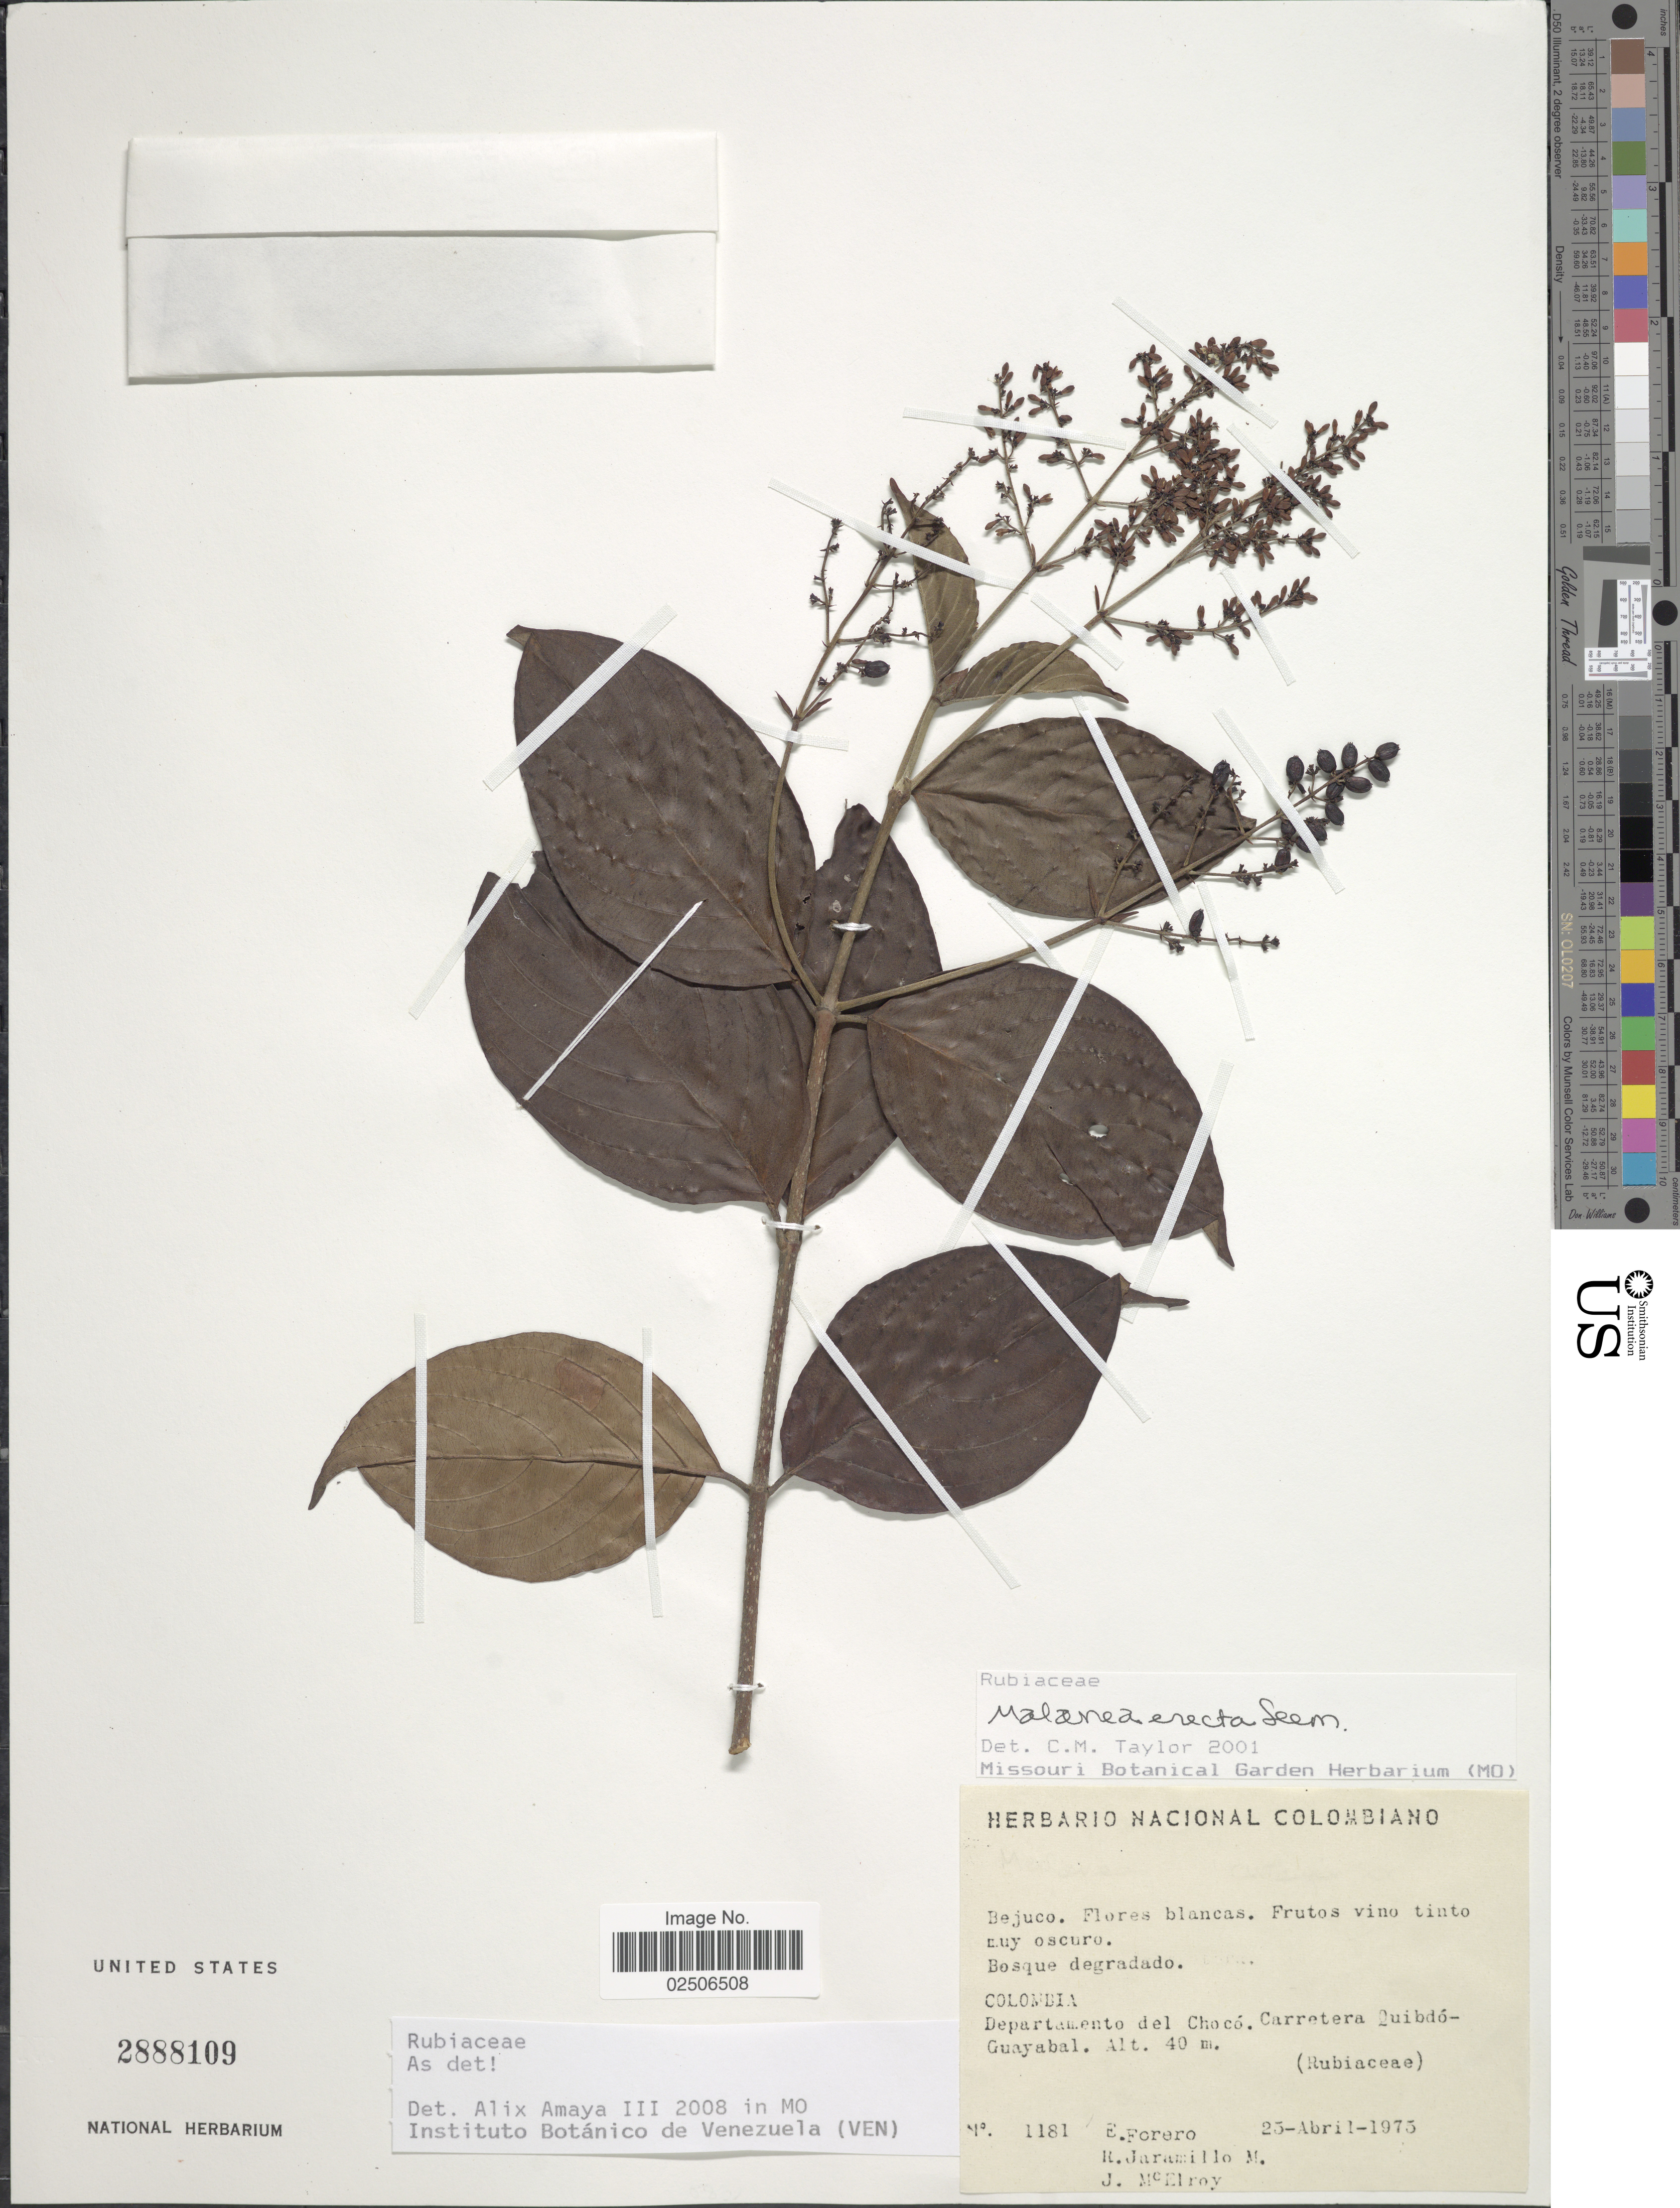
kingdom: Plantae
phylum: Tracheophyta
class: Magnoliopsida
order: Gentianales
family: Rubiaceae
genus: Malanea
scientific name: Malanea erecta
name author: Seem.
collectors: E. Forero, R. Jaramillo M. & J. B. McElroy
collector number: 1181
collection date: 1975-04-25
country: Colombia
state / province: Chocó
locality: Departamento del Choco, Carretera Quibdo-Guayabal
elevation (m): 40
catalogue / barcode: US 2888109